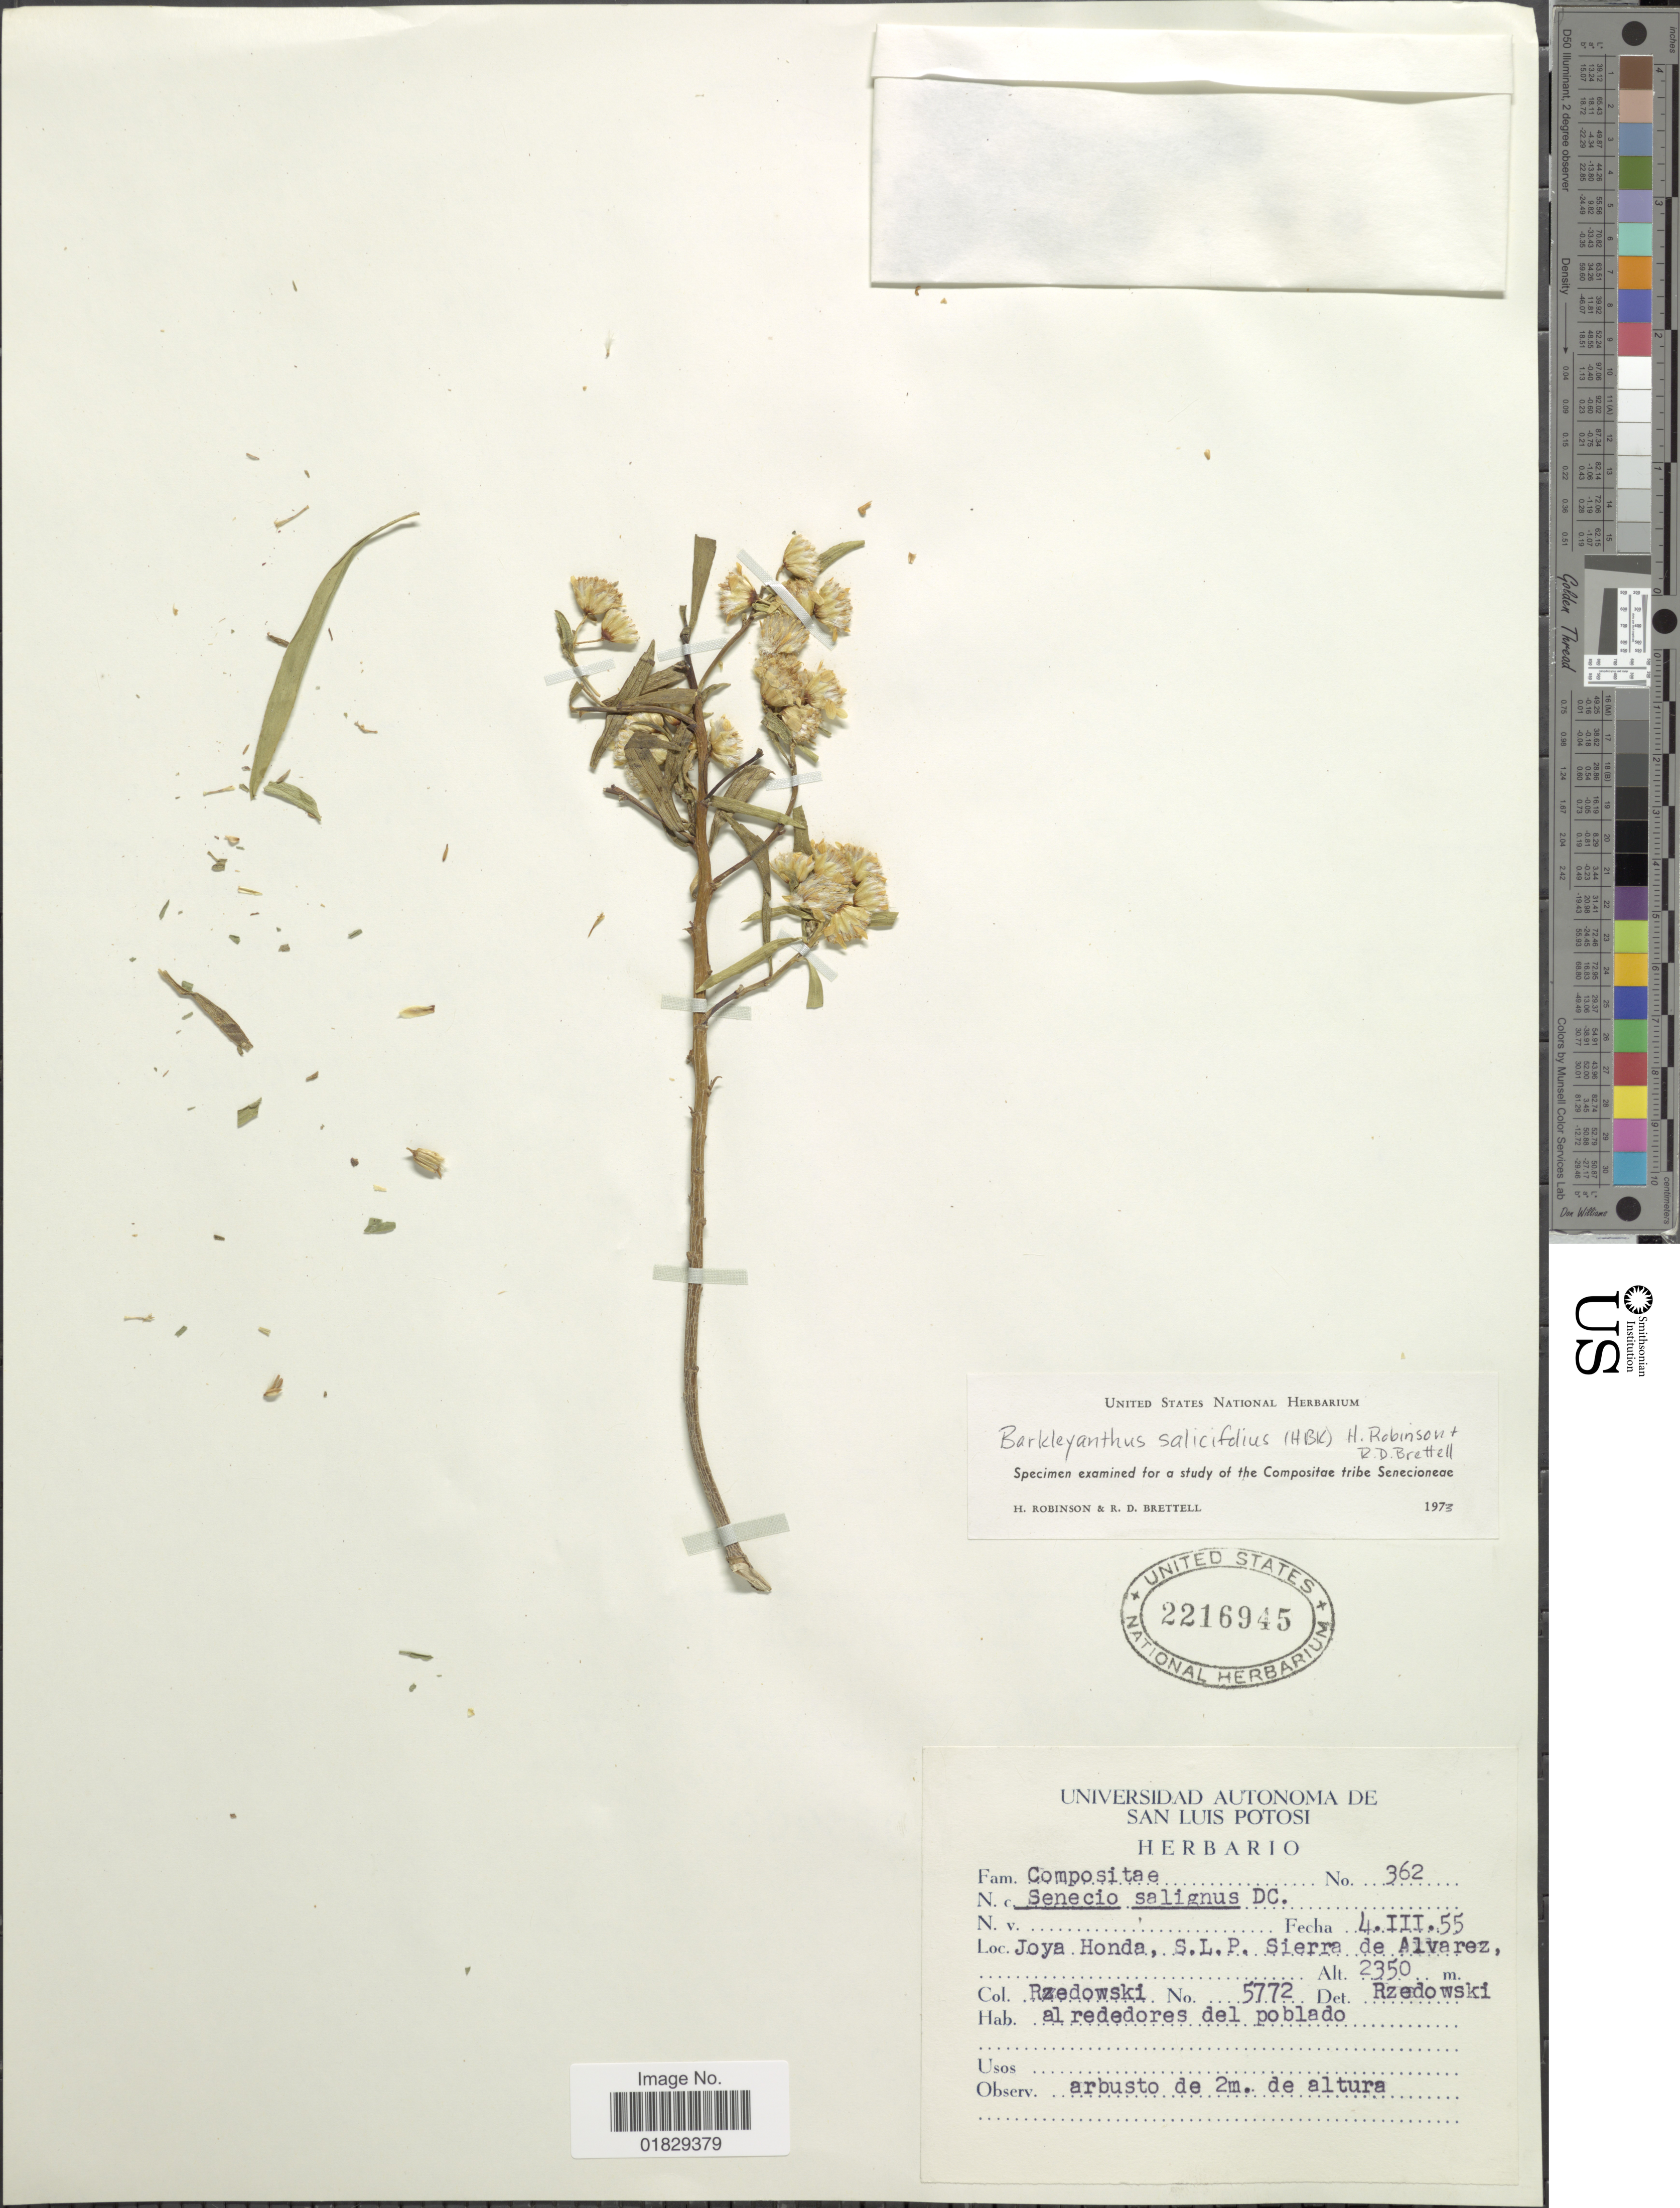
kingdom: Plantae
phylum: Tracheophyta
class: Magnoliopsida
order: Asterales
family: Asteraceae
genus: Barkleyanthus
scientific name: Barkleyanthus salicifolius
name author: (Kunth) H. Rob. & Brettell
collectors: Rzedowski, --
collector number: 5772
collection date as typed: Transcribed d/m/y: 4/3/55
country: Mexico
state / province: San Luis Potosí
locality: Joya Honda, S.L.P. Sierra de Alvarez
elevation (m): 2350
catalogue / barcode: US 2216945